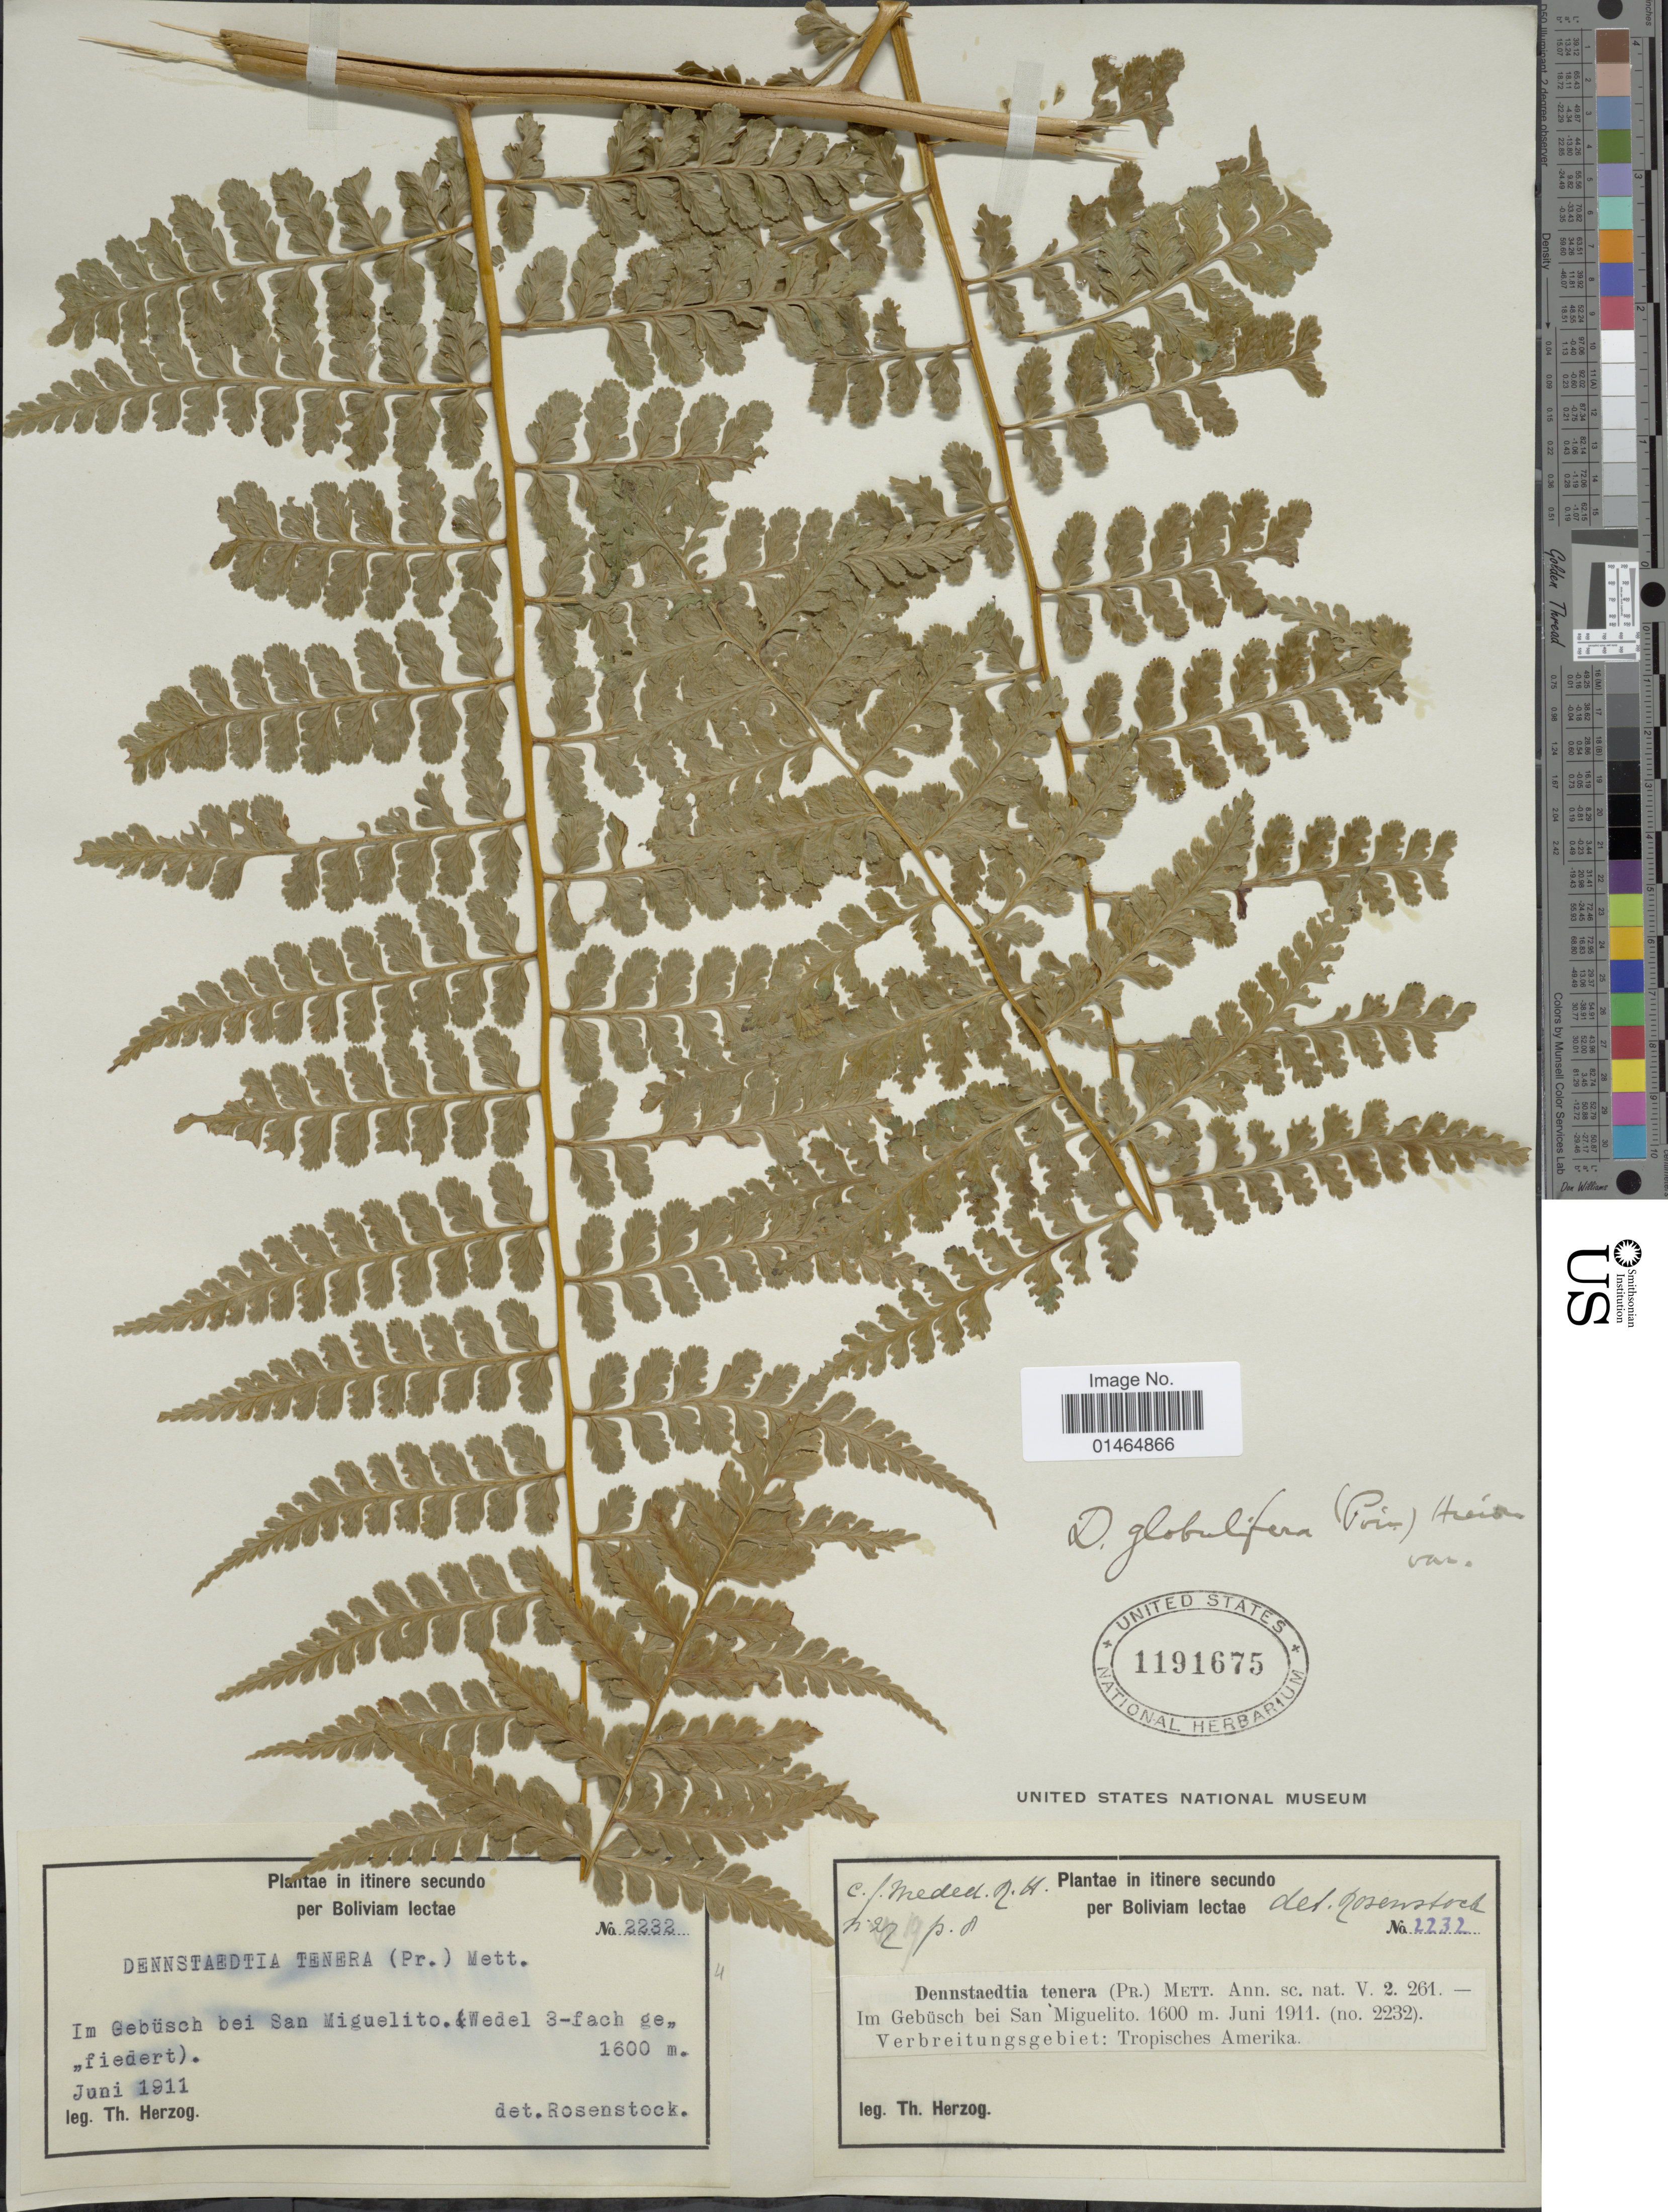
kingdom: Plantae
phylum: Tracheophyta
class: Polypodiopsida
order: Polypodiales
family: Dennstaedtiaceae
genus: Dennstaedtia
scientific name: Dennstaedtia globulifera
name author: (Poir.) Hieron.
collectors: T. K. J. Herzog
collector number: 2232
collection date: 1911-06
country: Peru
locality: Im Gebüsch bei San Miguelito & Wedel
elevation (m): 1600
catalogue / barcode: US 1191675